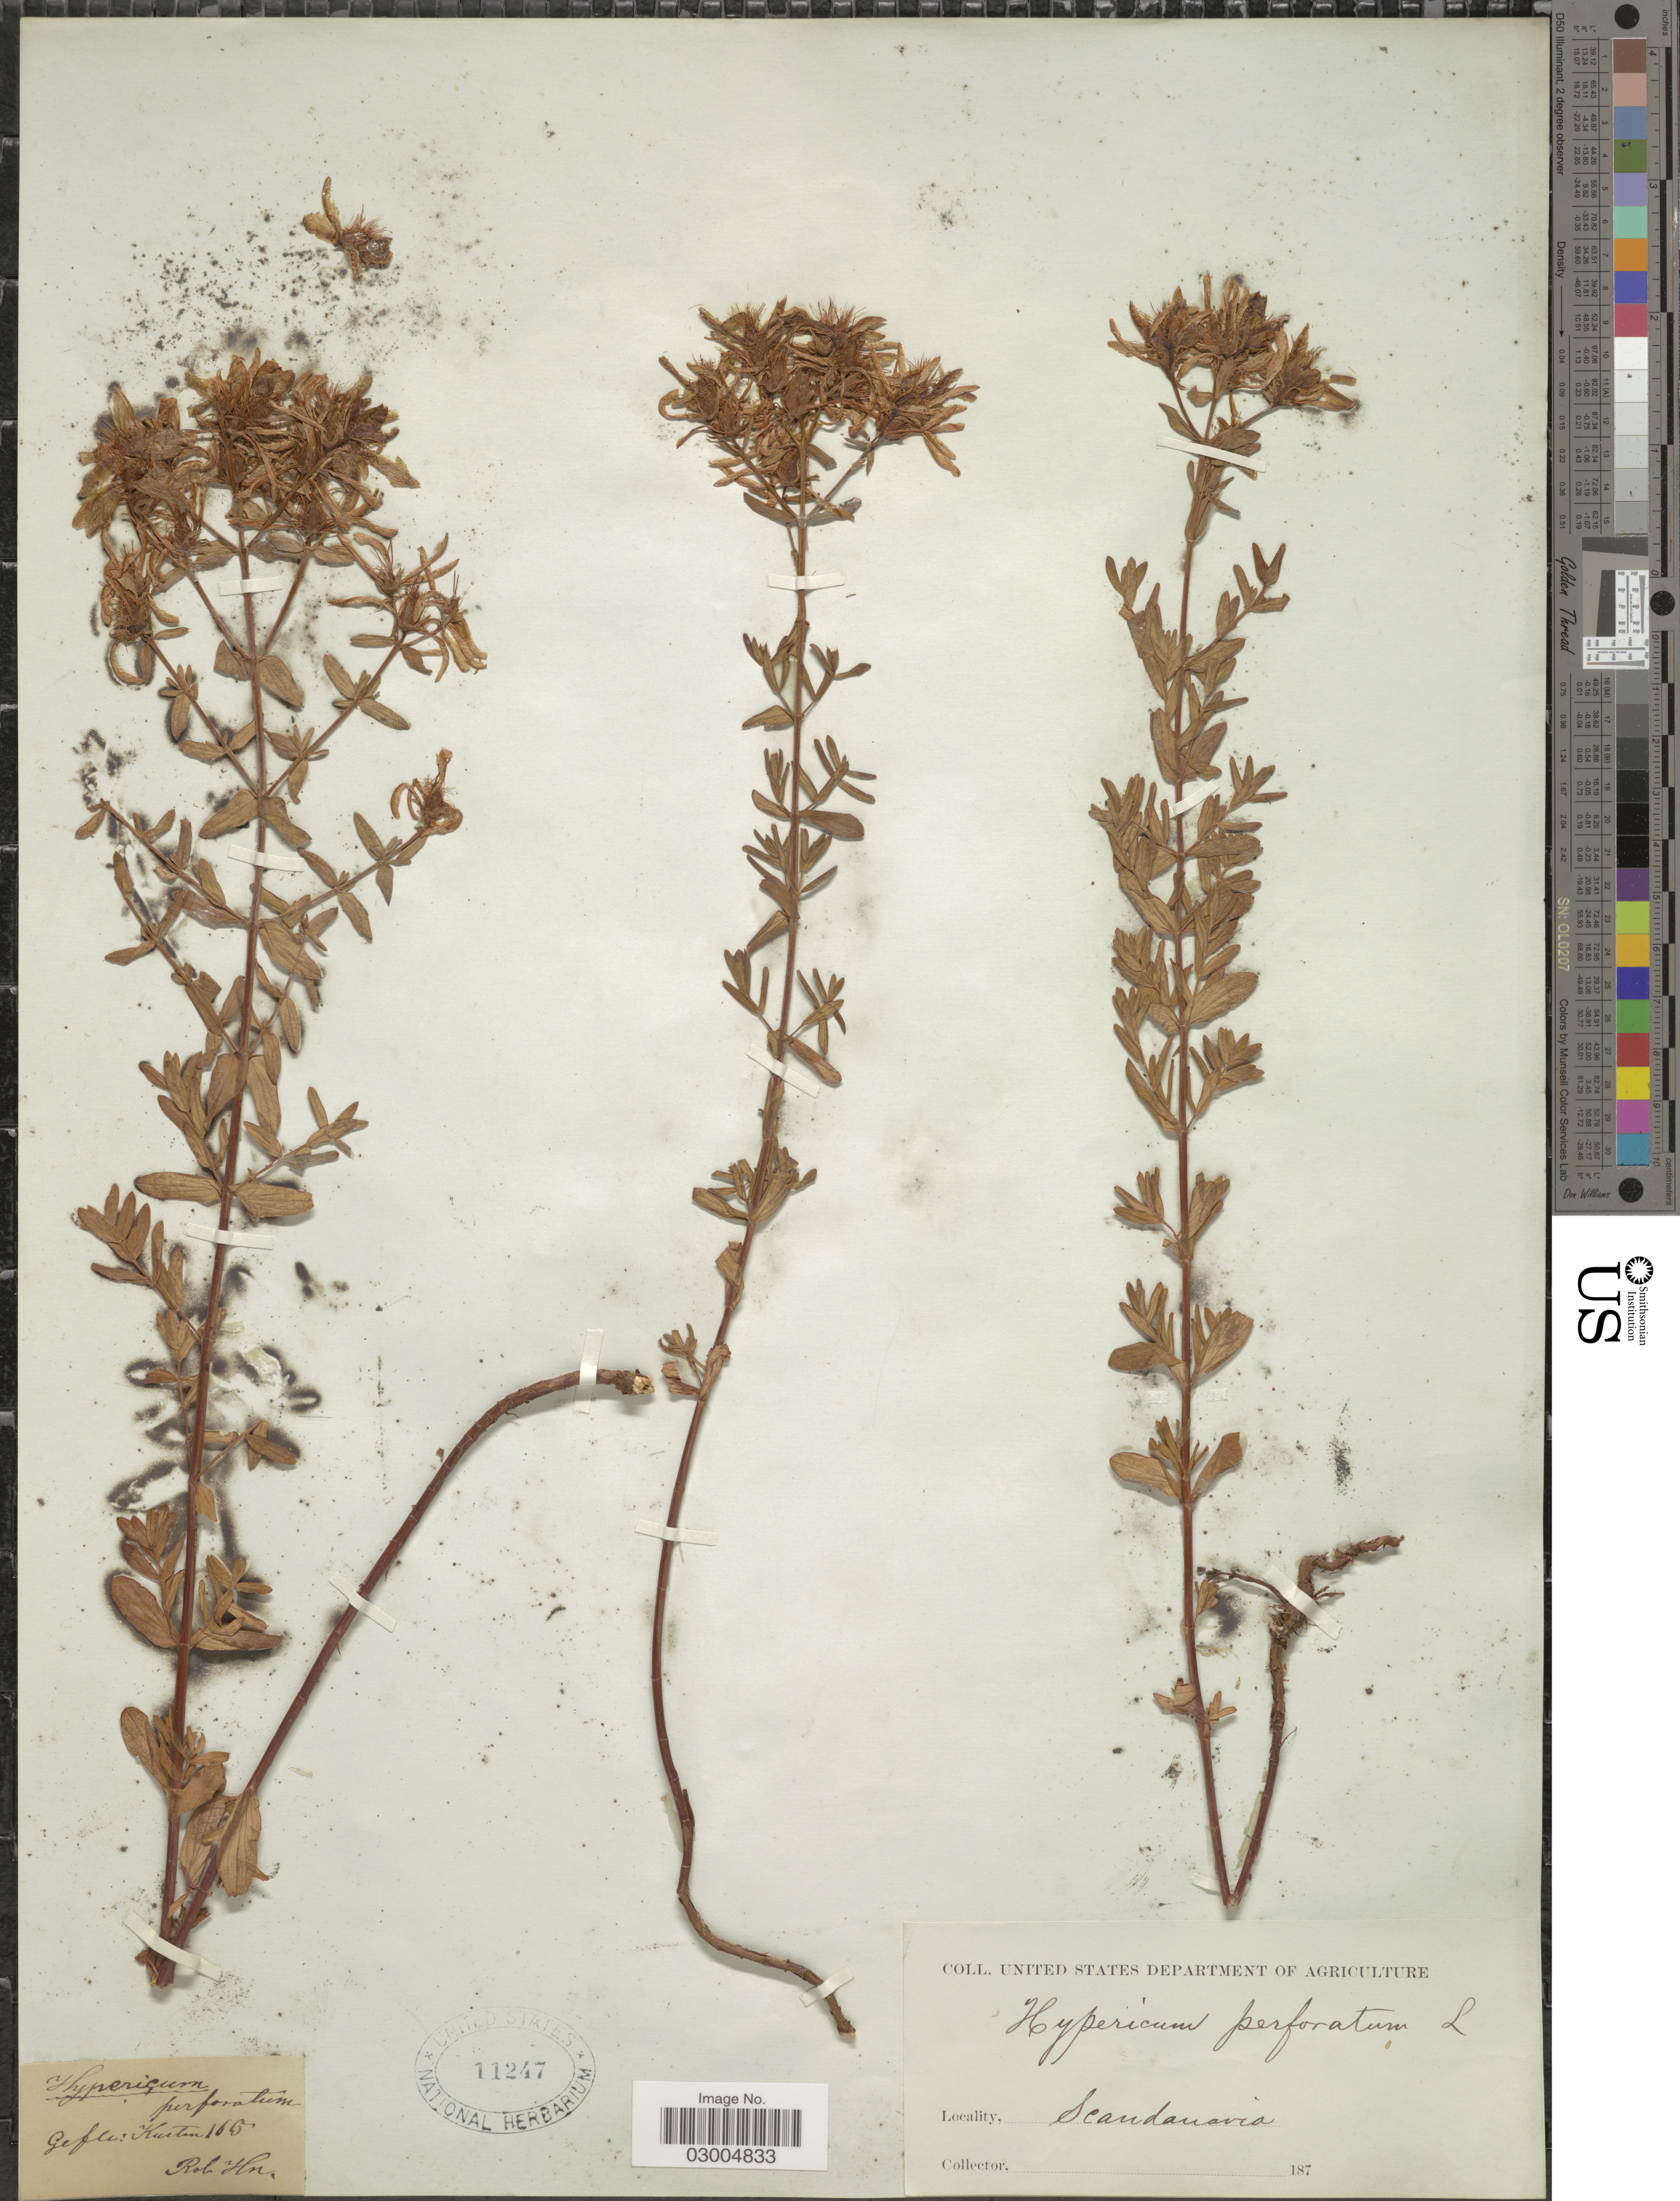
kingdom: Plantae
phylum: Tracheophyta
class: Magnoliopsida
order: Malpighiales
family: Hypericaceae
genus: Hypericum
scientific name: Hypericum perforatum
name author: L.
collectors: R. Hn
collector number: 165?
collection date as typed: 187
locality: Scandanavia.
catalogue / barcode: US 11247